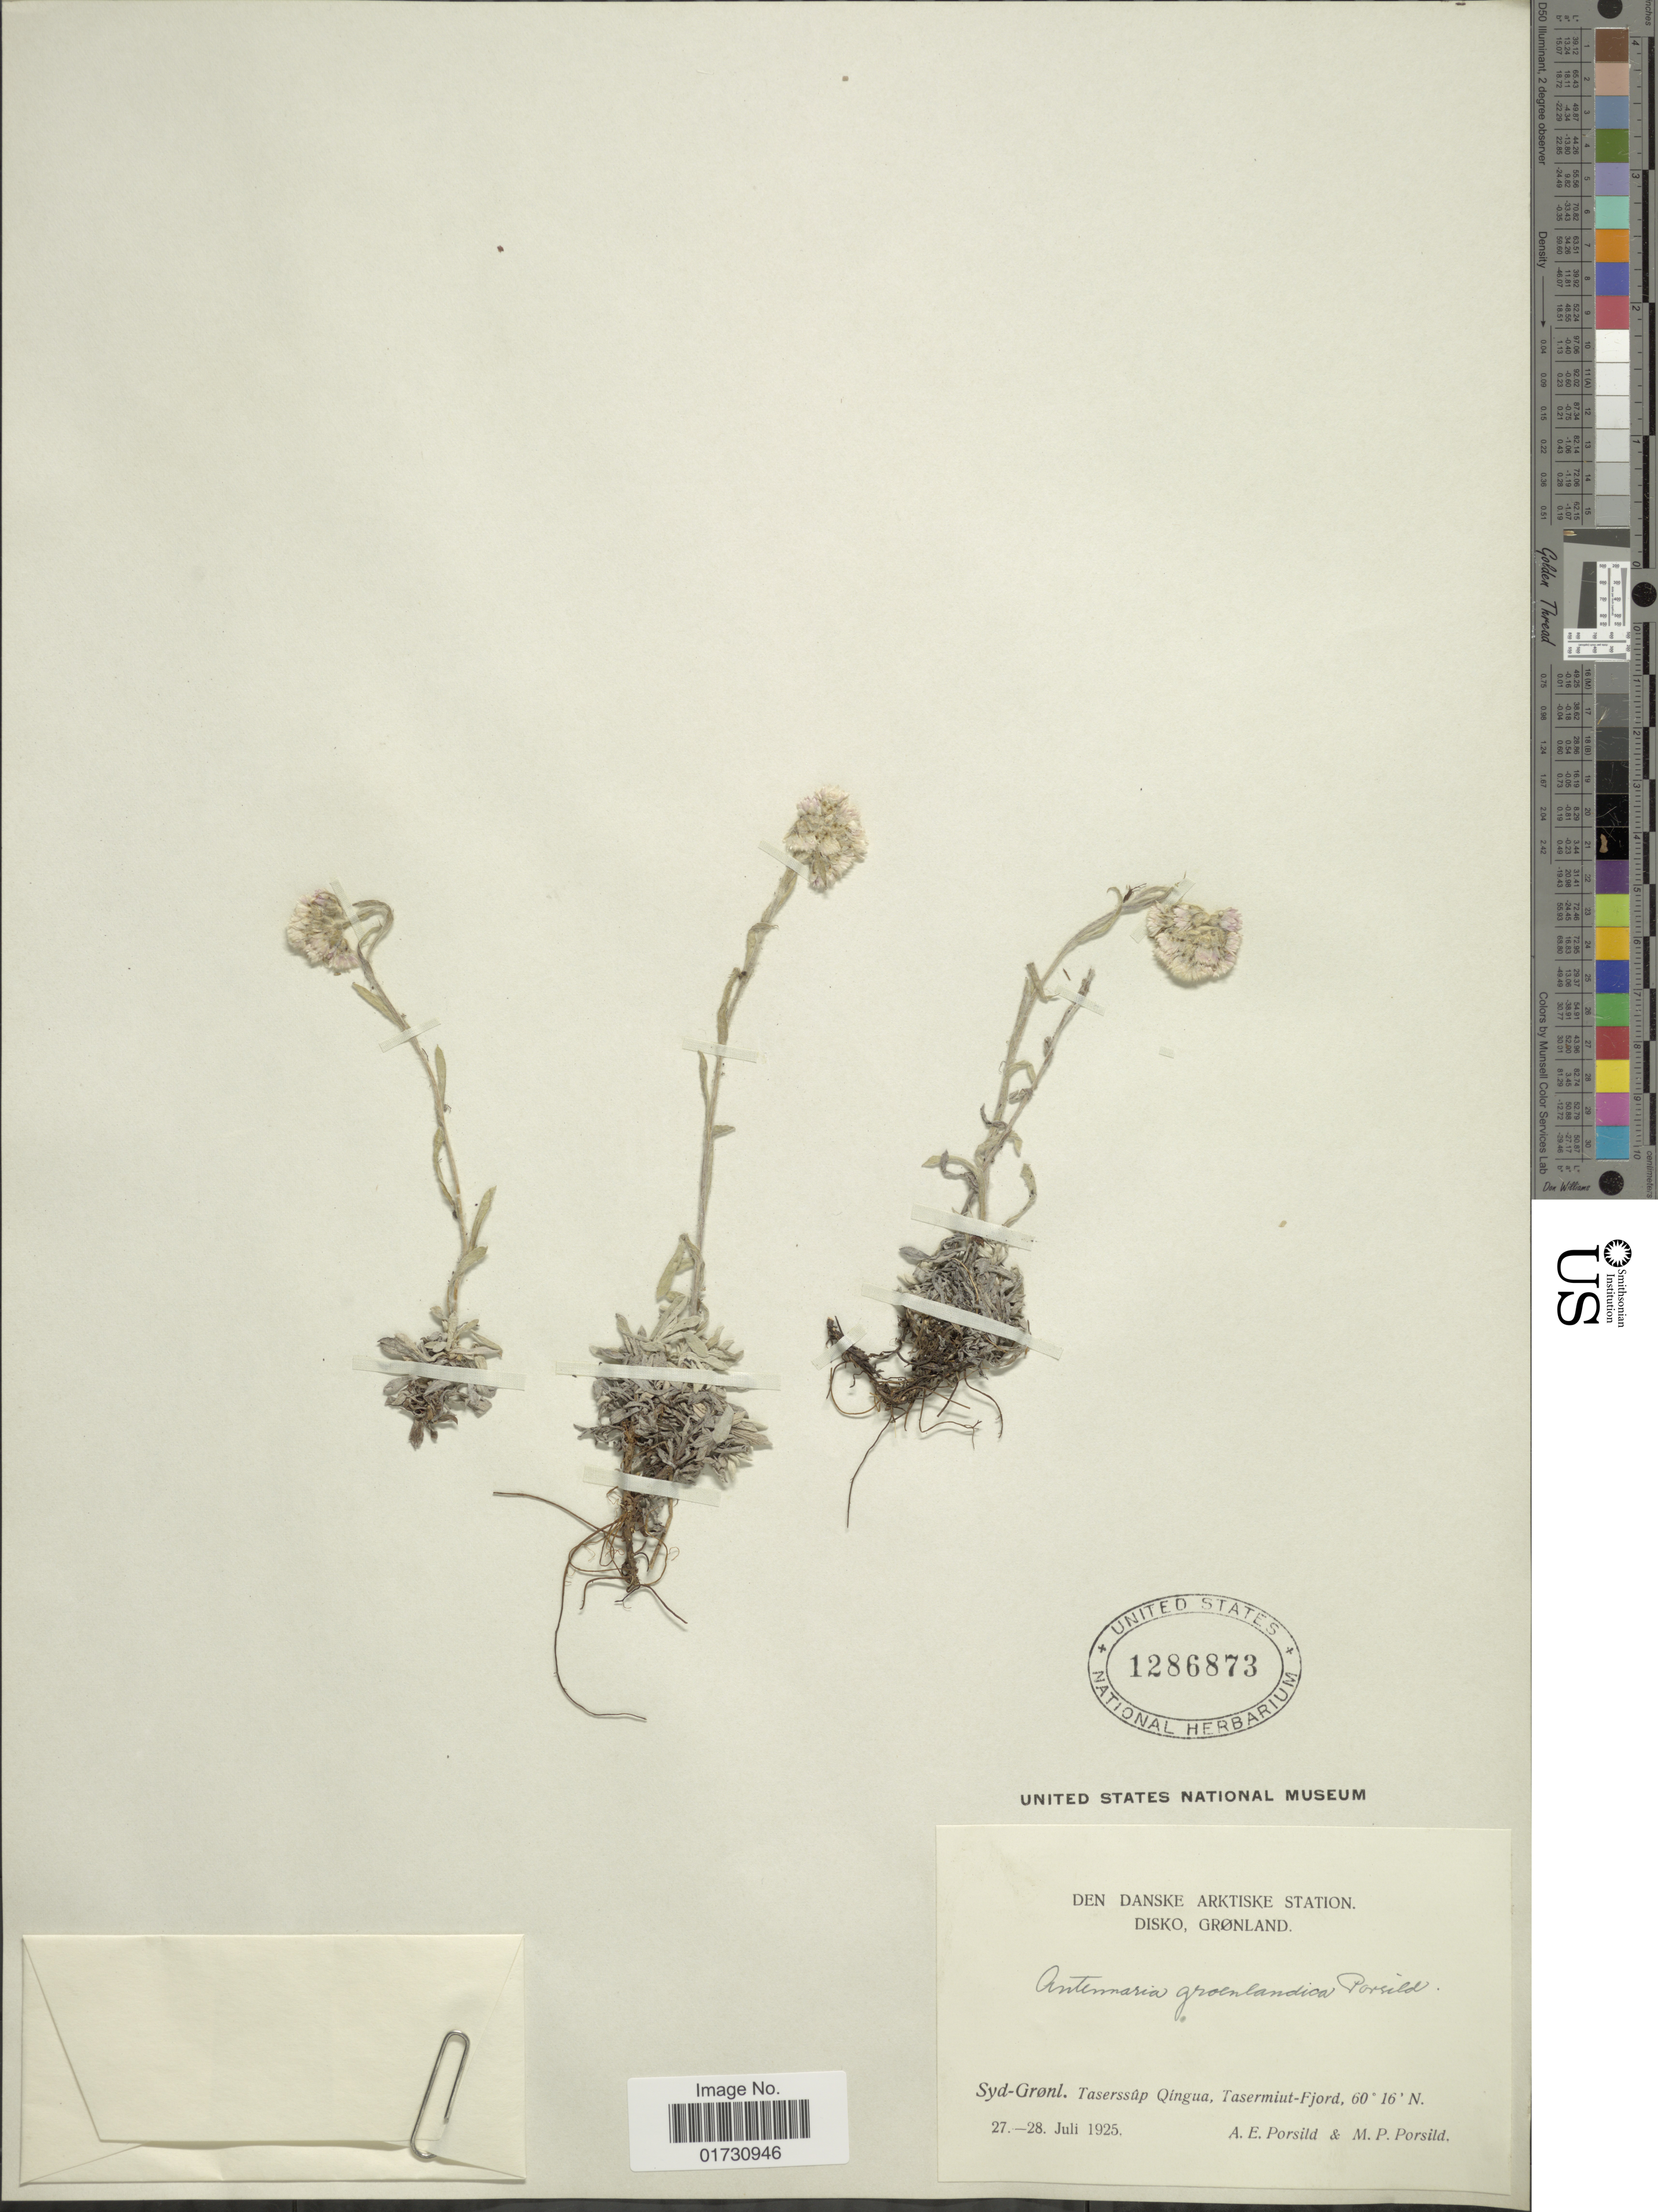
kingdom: Plantae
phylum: Tracheophyta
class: Magnoliopsida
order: Asterales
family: Asteraceae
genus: Antennaria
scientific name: Antennaria groenlandica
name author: Porsild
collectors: A. E. Porsild & M. P. Porsild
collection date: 1925-07-27/1925-07-28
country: Greenland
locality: Syd-Grønl. Taserssup Qingua, Tasermiut-Fjord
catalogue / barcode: US 1286873